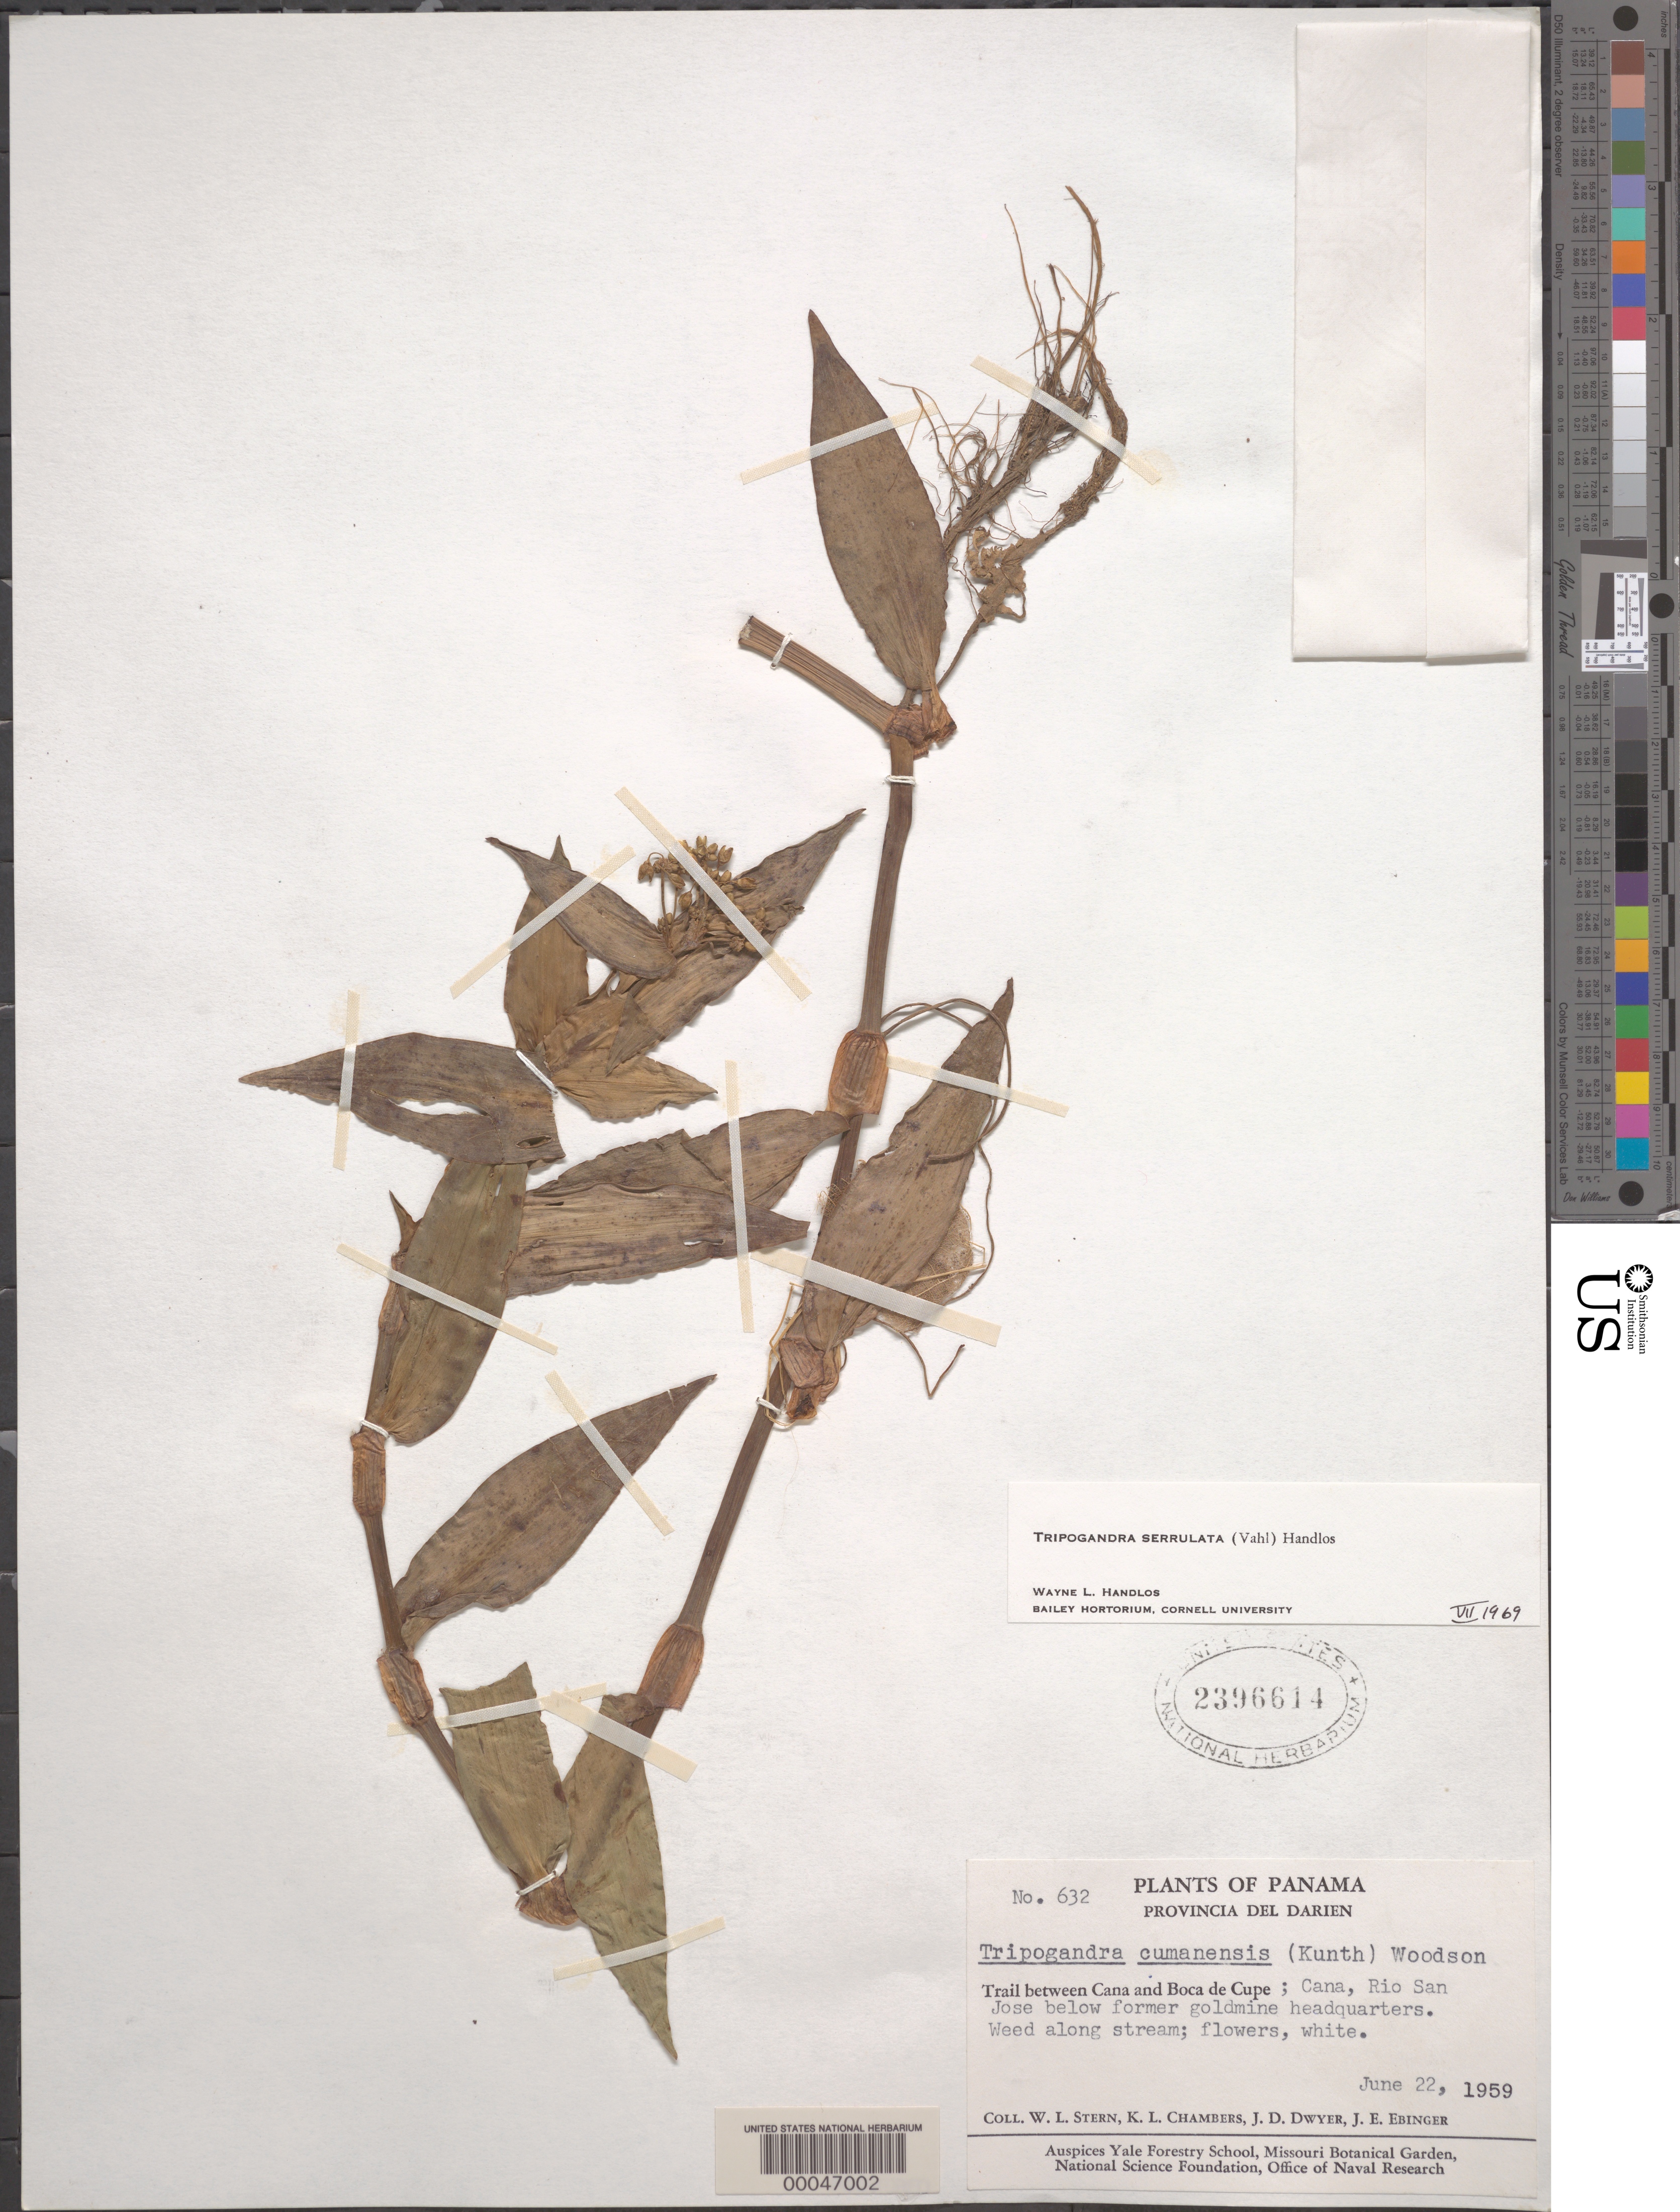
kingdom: Plantae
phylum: Tracheophyta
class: Liliopsida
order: Commelinales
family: Commelinaceae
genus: Tripogandra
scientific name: Tripogandra serrulata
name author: (Vahl) Handlos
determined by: Handlos, W. L.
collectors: W. L. Stern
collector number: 632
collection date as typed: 22 Jun 1959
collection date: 1959-06-22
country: Panama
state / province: Darién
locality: Between Cana and Boca de Cupe, Rio San Jose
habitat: Streambank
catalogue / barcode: US 2396614